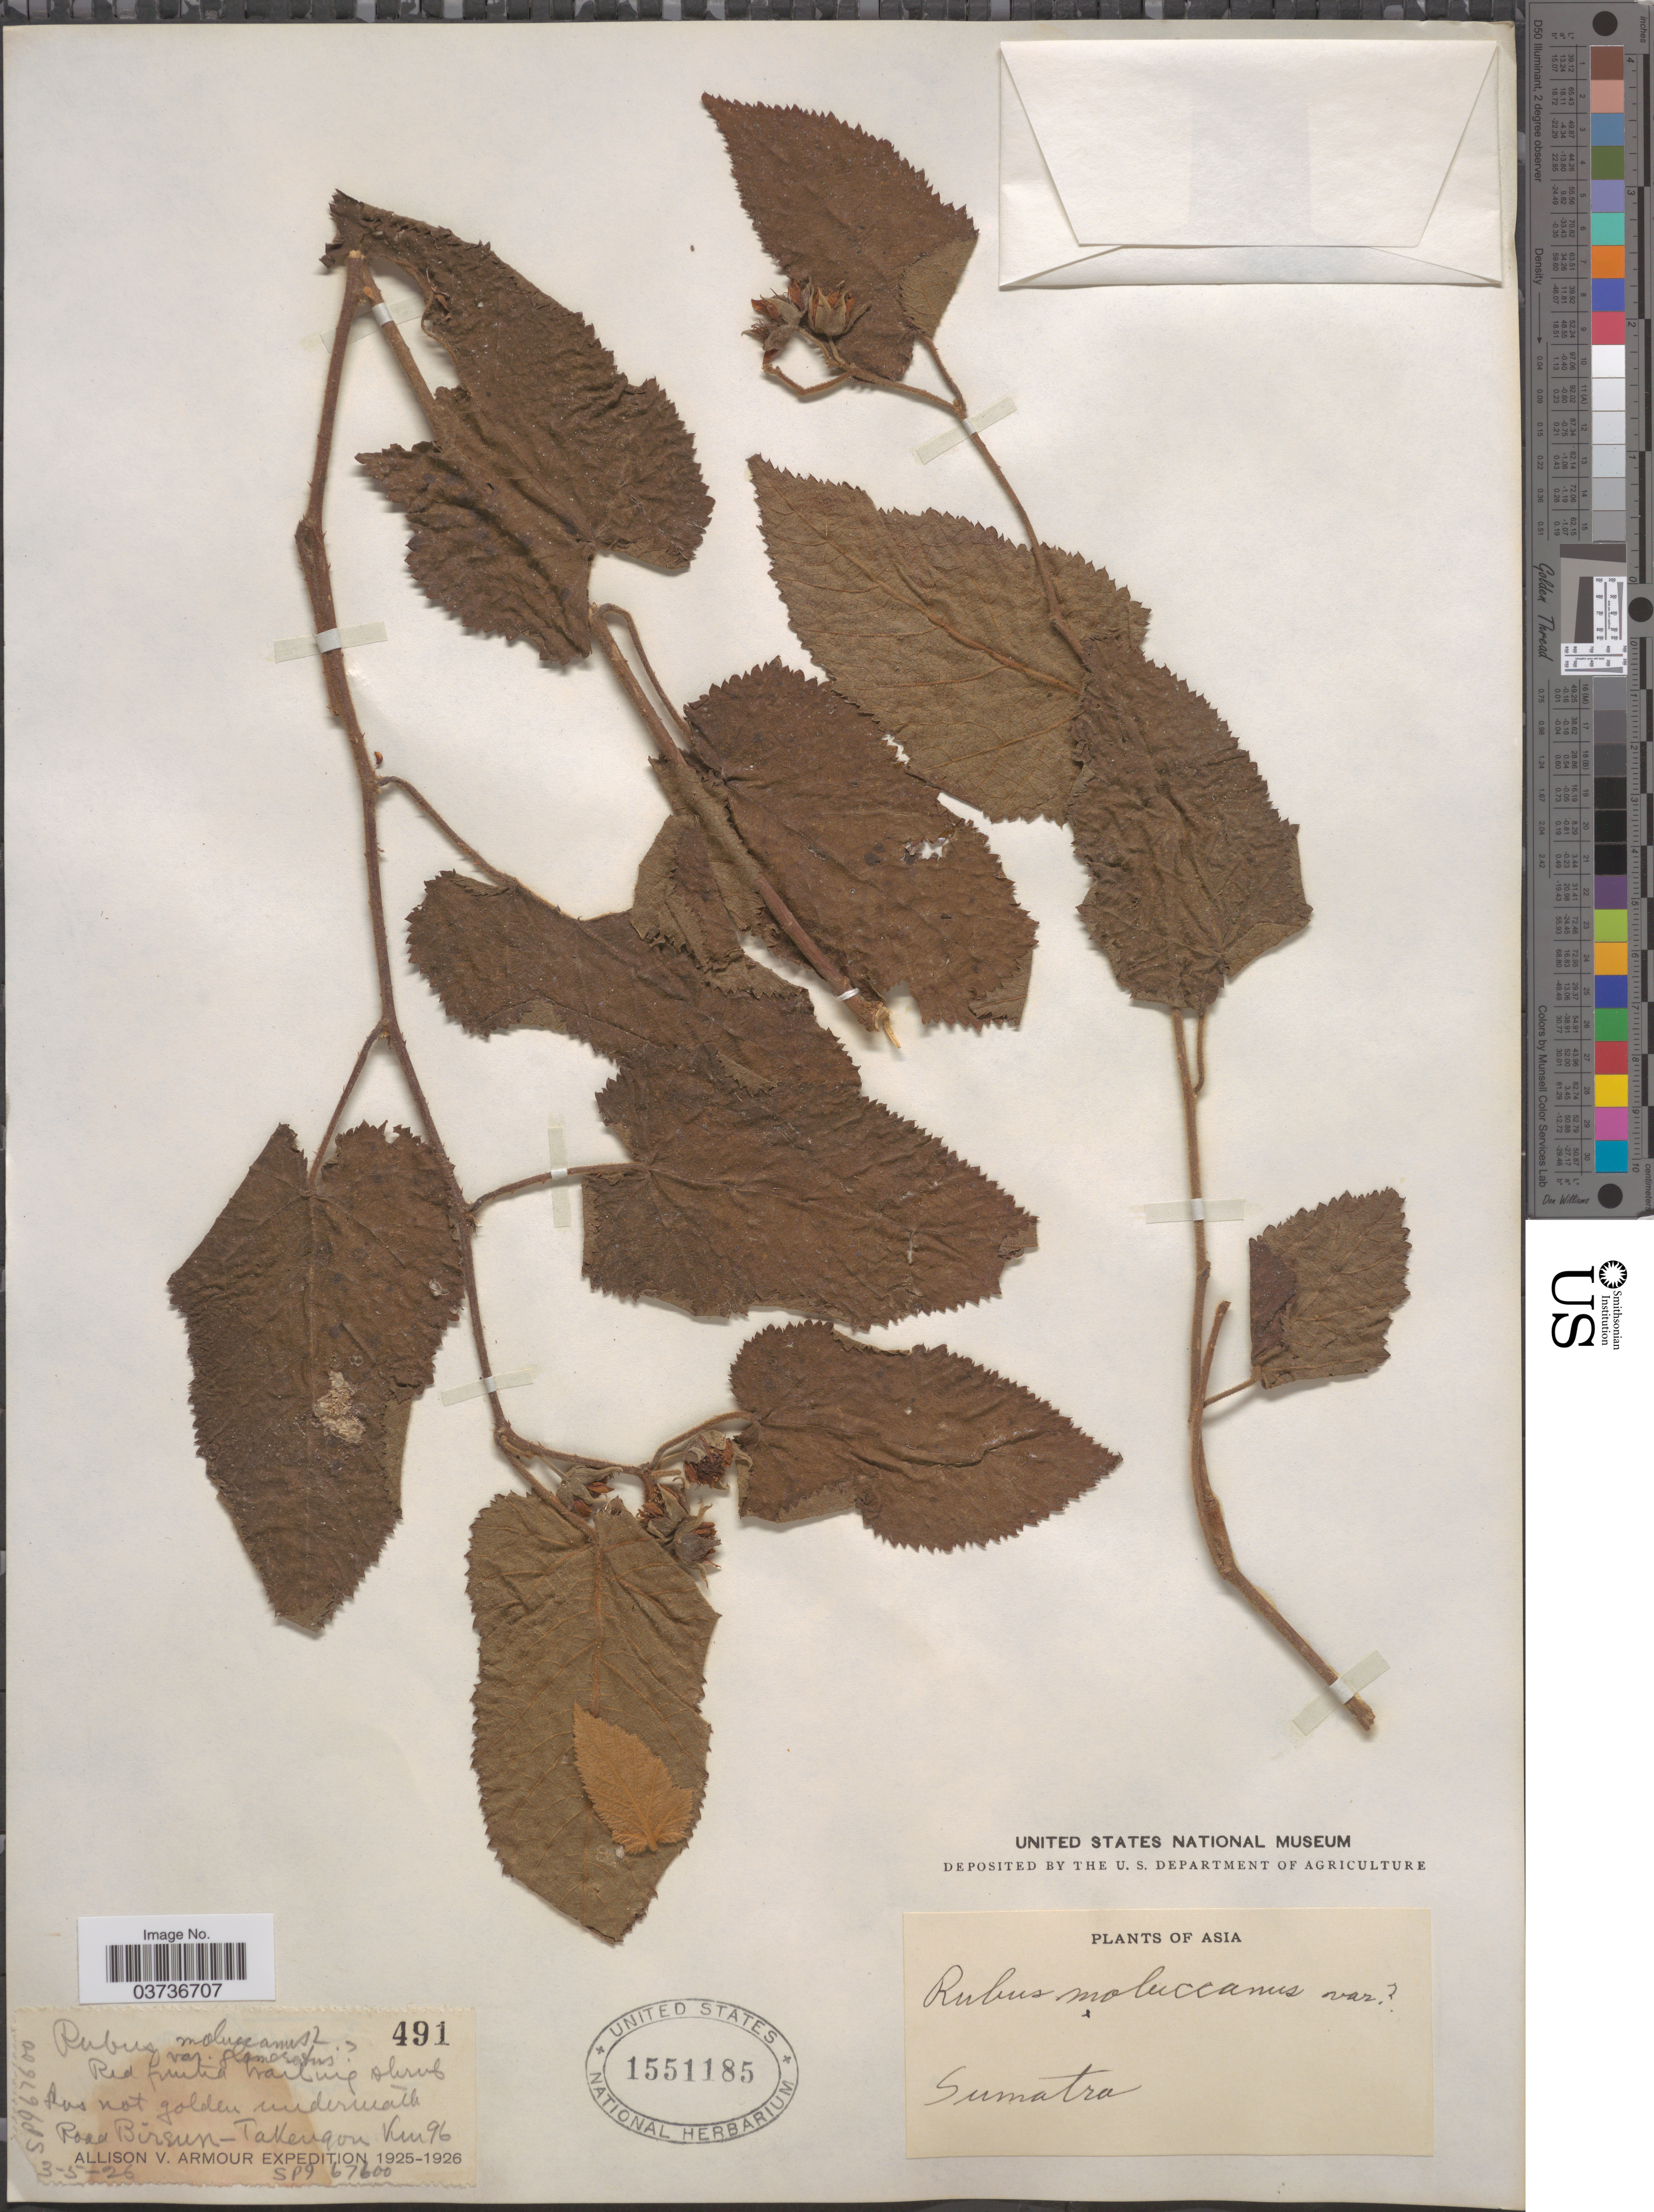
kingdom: Plantae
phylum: Tracheophyta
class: Magnoliopsida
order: Rosales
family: Rosaceae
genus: Rubus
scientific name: Rubus moluccanus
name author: L.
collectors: Allison V. Armour Expedition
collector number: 491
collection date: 1926-05-03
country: Indonesia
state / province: Sumatra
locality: Road Bireun-Takengon Km 96.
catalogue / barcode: US 1551185